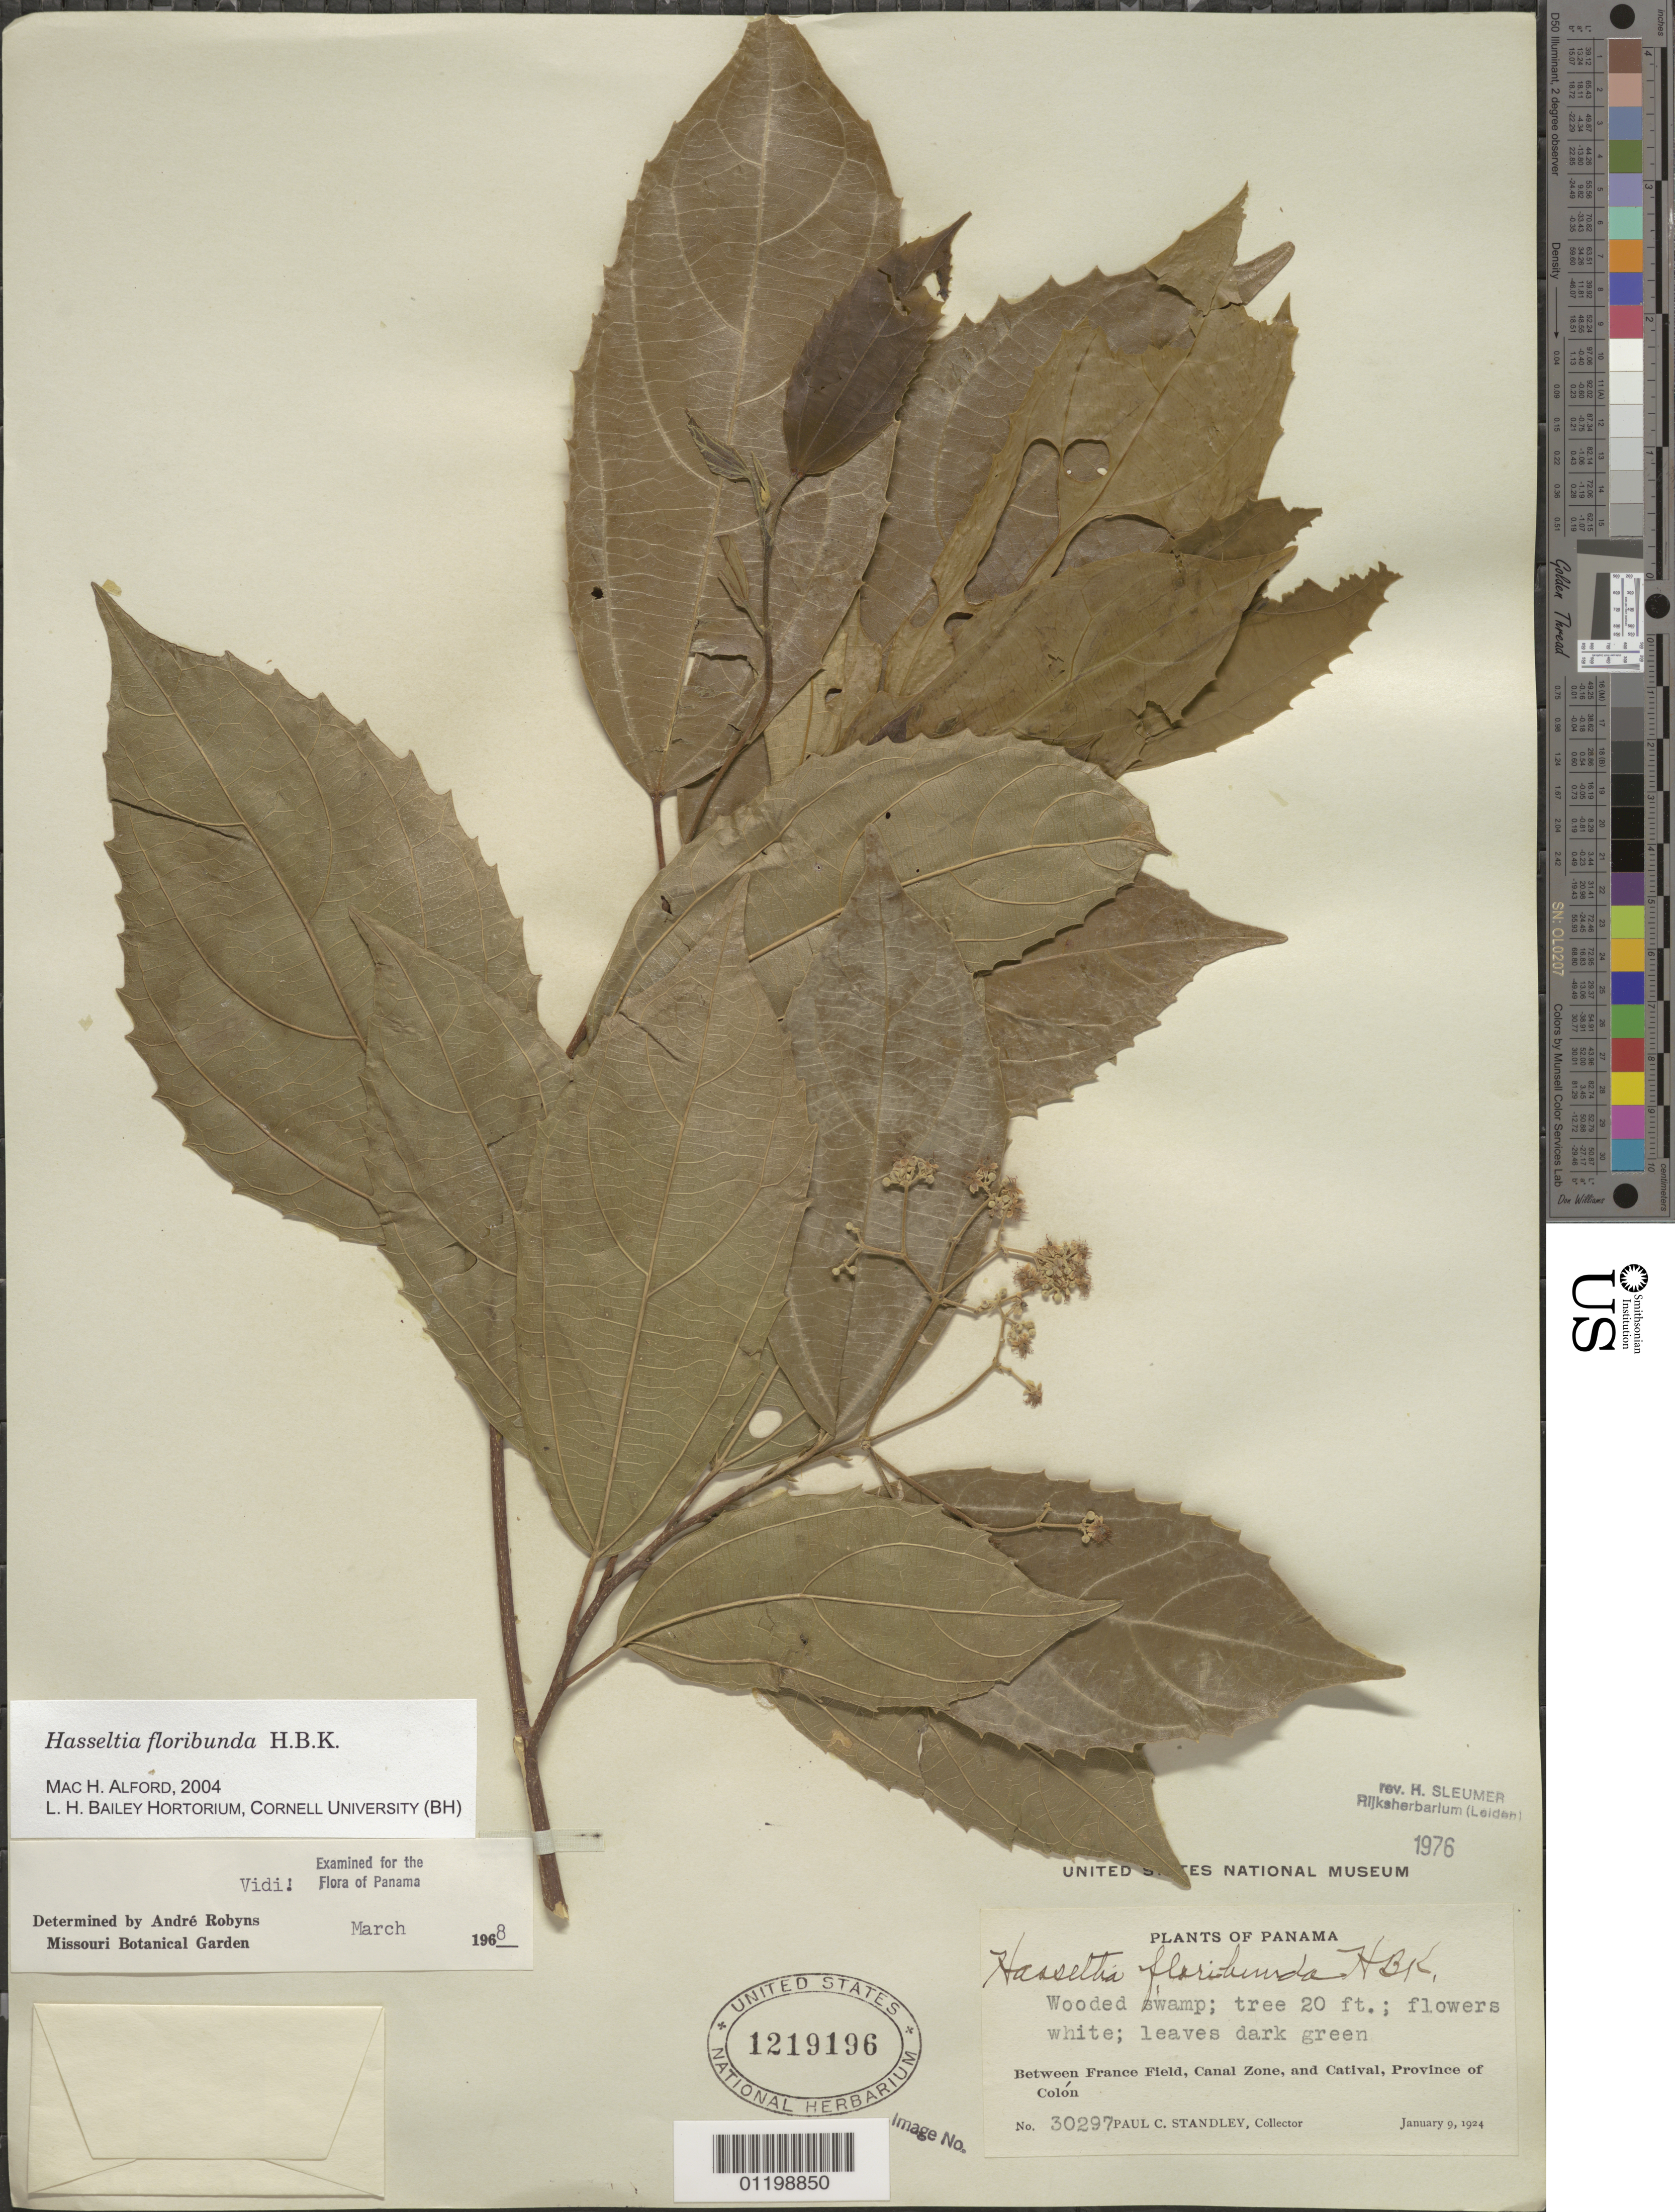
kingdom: Plantae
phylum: Tracheophyta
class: Magnoliopsida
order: Malpighiales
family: Salicaceae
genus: Hasseltia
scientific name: Hasseltia floribunda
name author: Kunth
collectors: P. C. Standley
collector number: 30297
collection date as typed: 09 Jan 1924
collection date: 1924-01-09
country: Panama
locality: Between France Field, Canal Zone, and Catival, Province of Colón.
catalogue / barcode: US 1219196